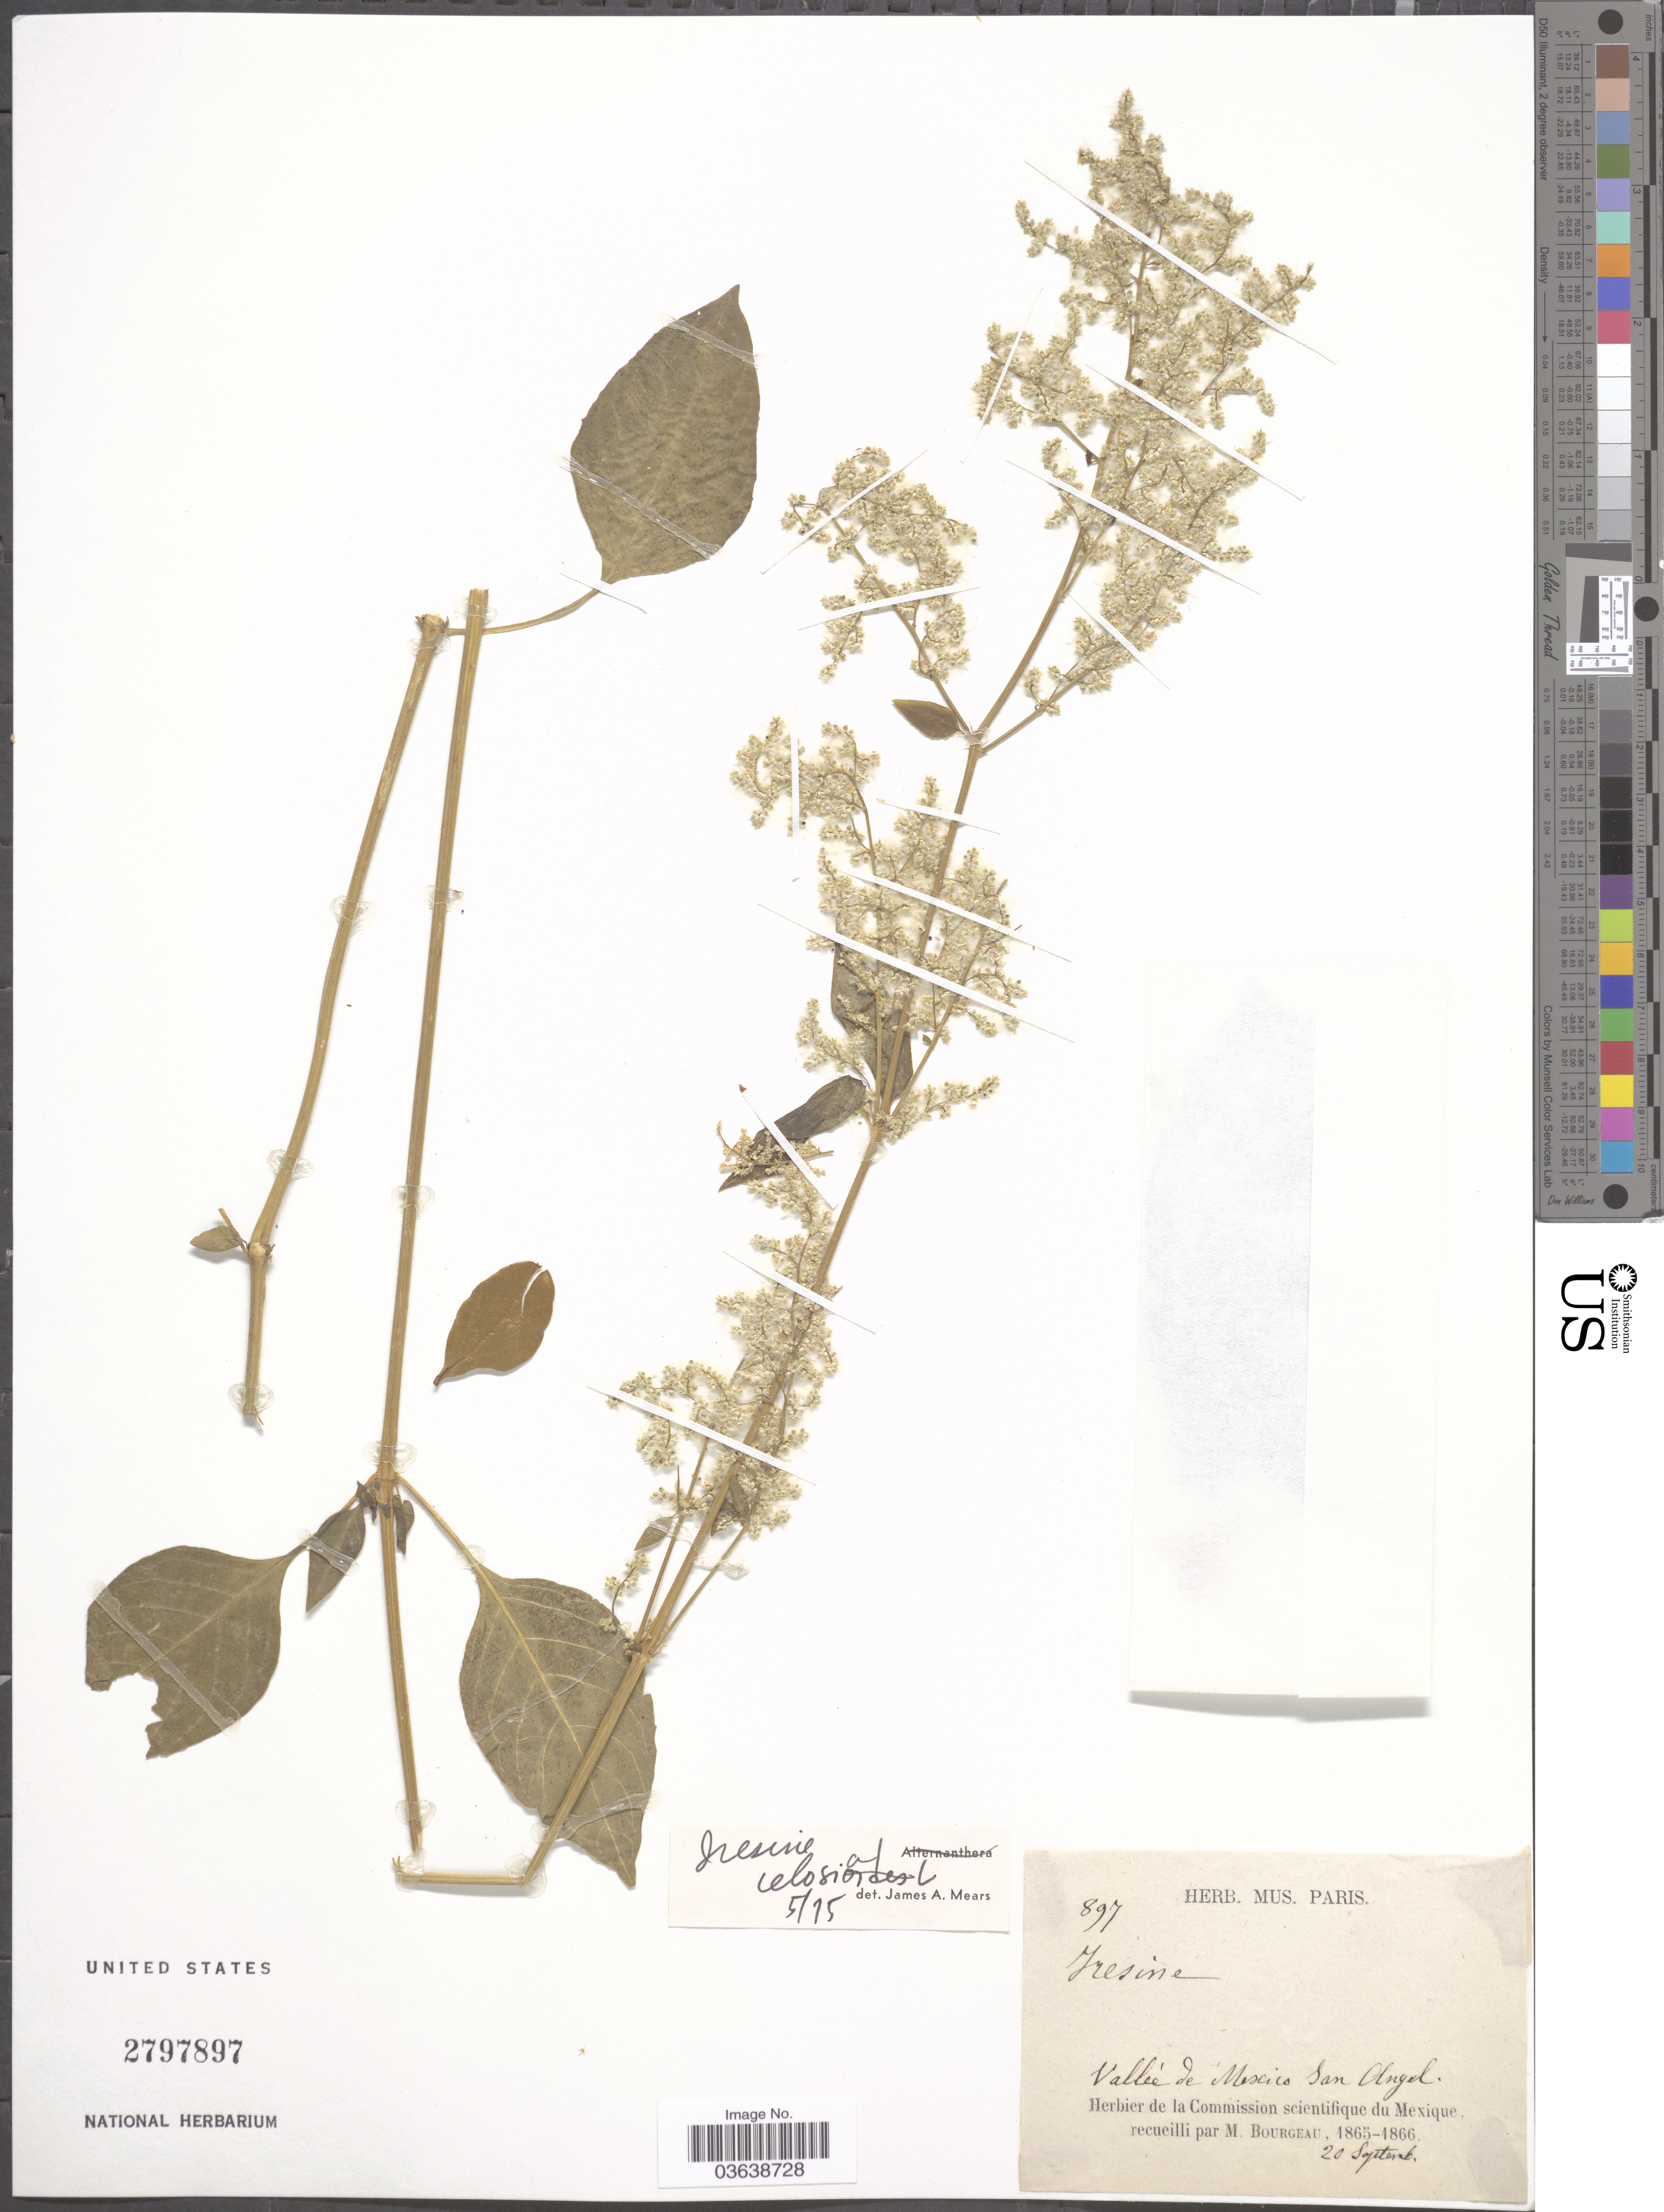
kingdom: Plantae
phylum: Tracheophyta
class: Magnoliopsida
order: Caryophyllales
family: Amaranthaceae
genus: Iresine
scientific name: Iresine celosia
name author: L.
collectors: M. Bourgeau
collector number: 597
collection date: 1865-09-20/1866-09-20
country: Mexico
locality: Vallée de Mexico San Angel.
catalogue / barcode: US 2797897